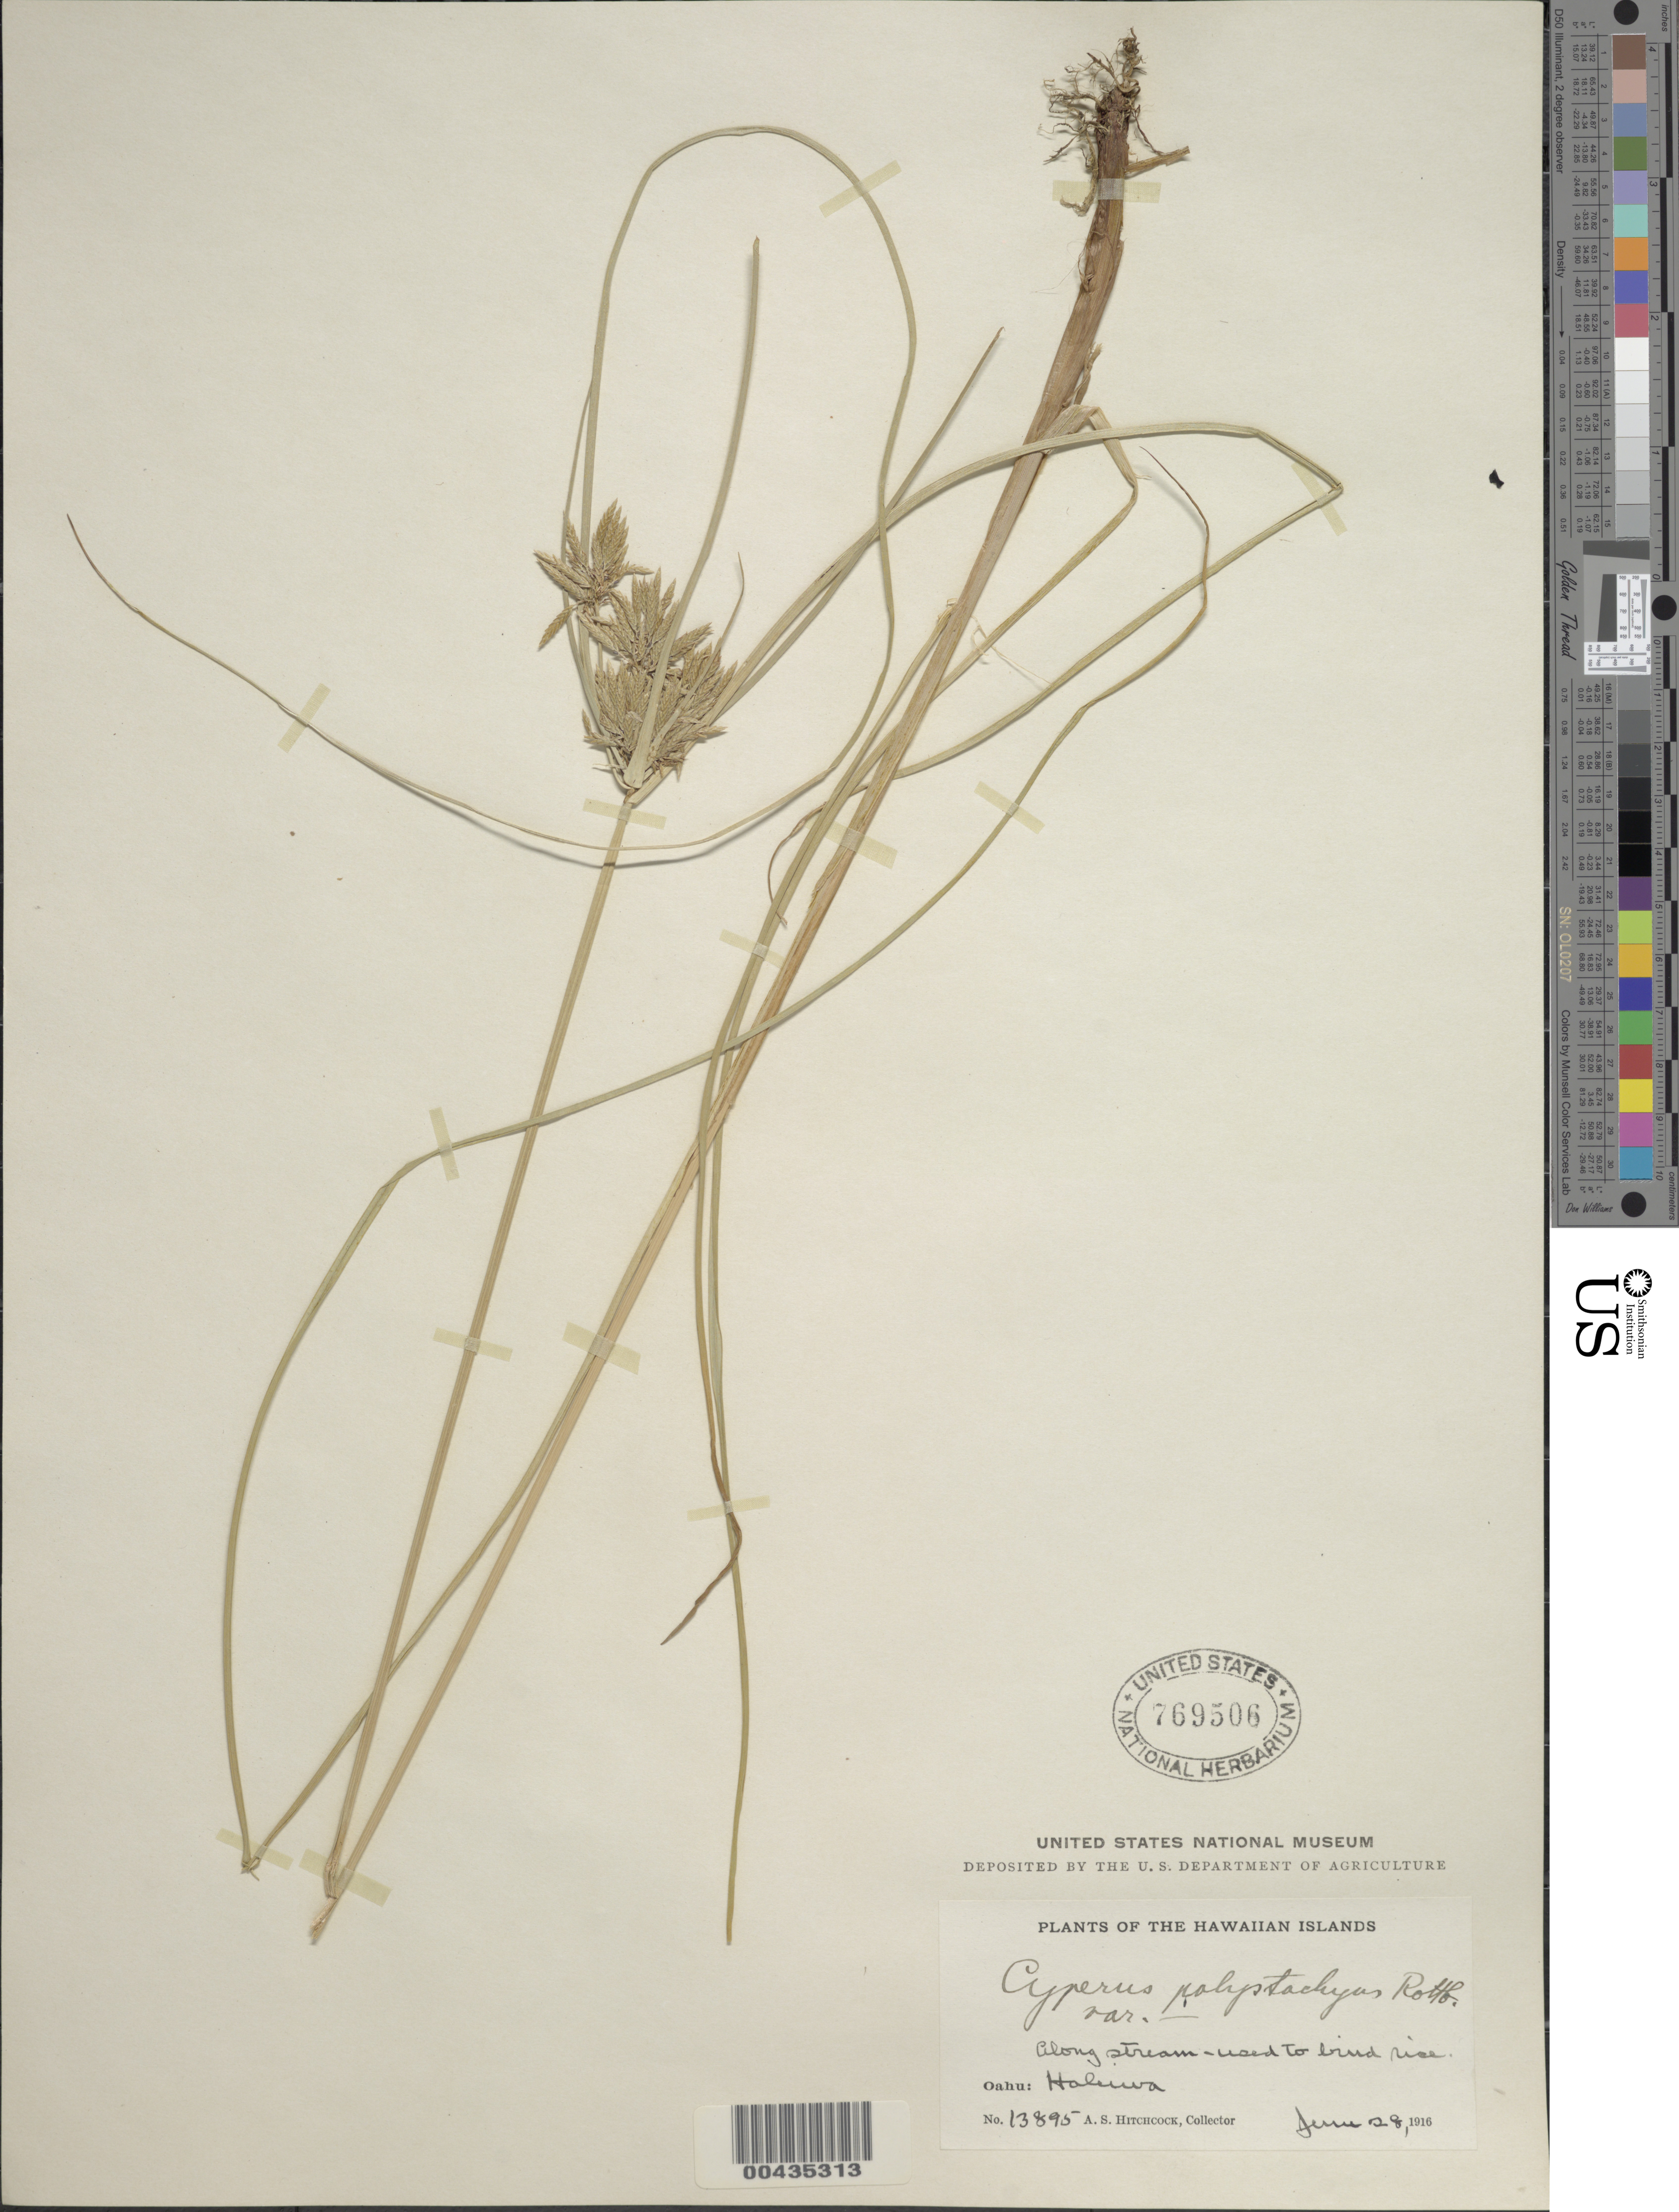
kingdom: Plantae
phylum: Tracheophyta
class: Liliopsida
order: Poales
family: Cyperaceae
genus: Cyperus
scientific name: Cyperus polystachyos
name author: Rottb.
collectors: A. S. Hitchcock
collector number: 13895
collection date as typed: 28 Jun 1916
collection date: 1916-06-28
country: United States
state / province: Hawaii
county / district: Honolulu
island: Oahu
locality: Haleiwa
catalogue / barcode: US 769506